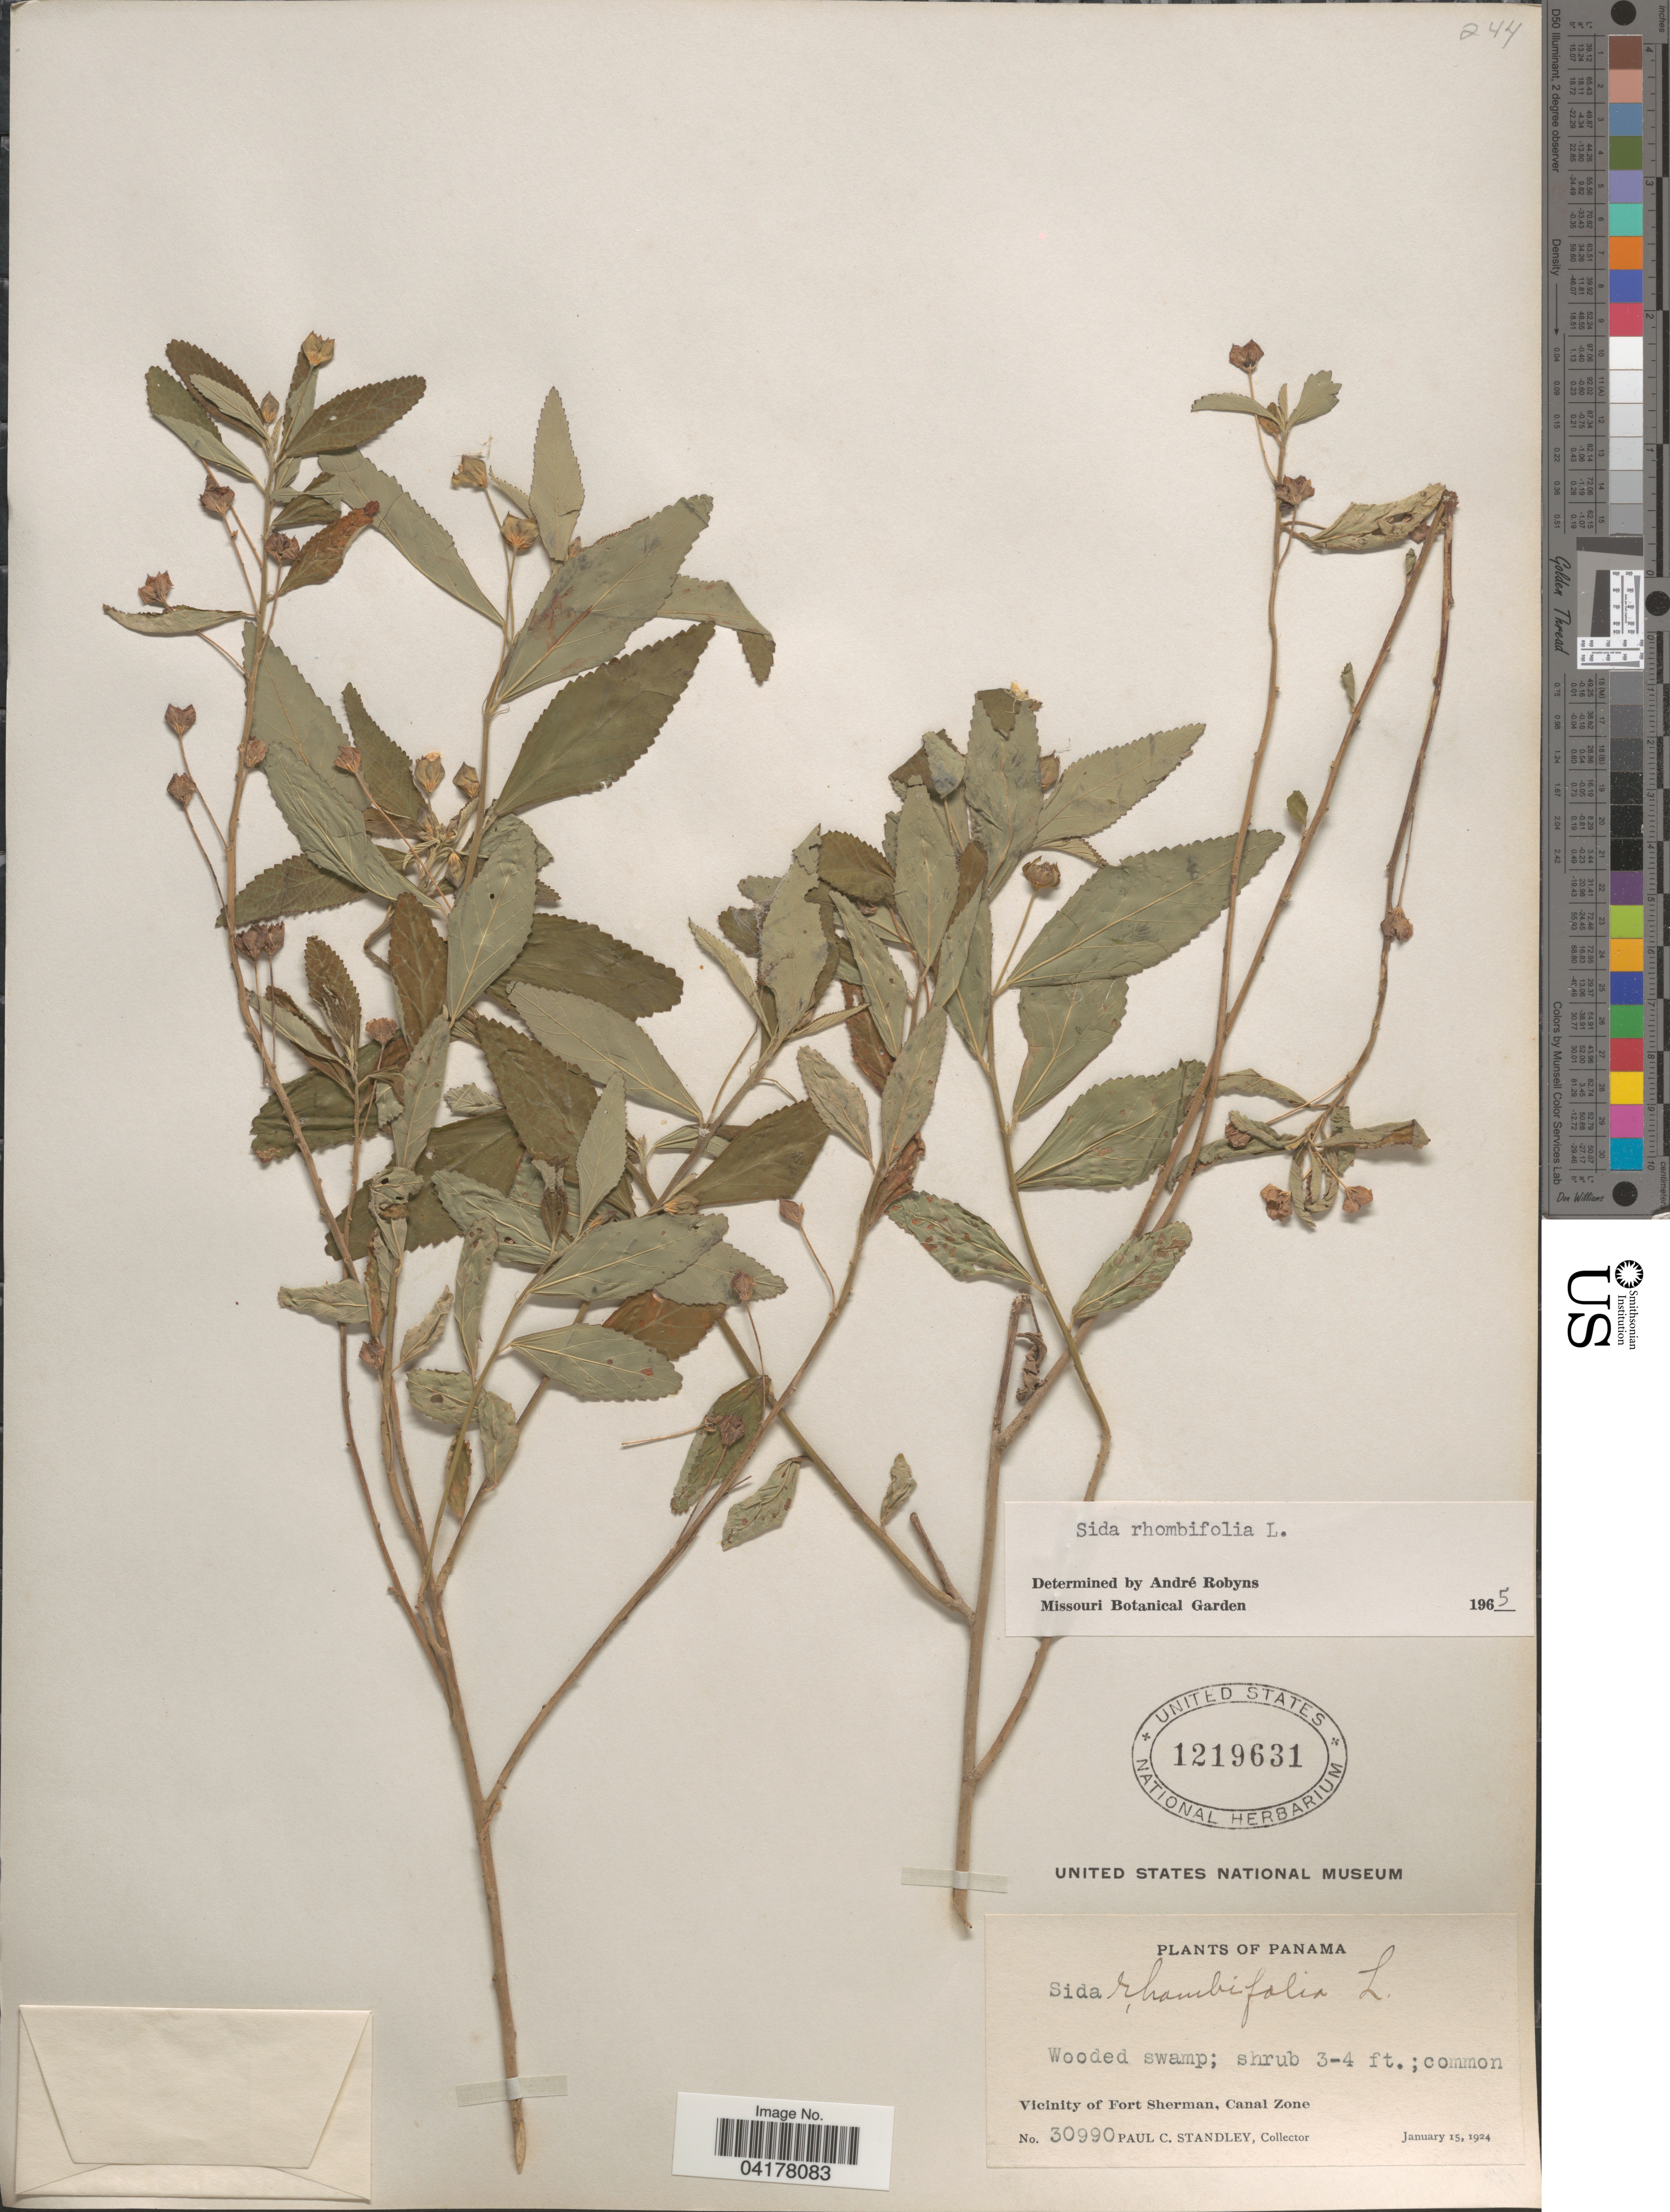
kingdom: Plantae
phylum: Tracheophyta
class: Magnoliopsida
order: Malvales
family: Malvaceae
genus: Sida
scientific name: Sida rhombifolia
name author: L.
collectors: P. C. Standley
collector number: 30990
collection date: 1924-01-15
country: Panama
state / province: Colón / Panamá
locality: Vicinity of Fort Sherman, Canal Zone.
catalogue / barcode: US 1219631